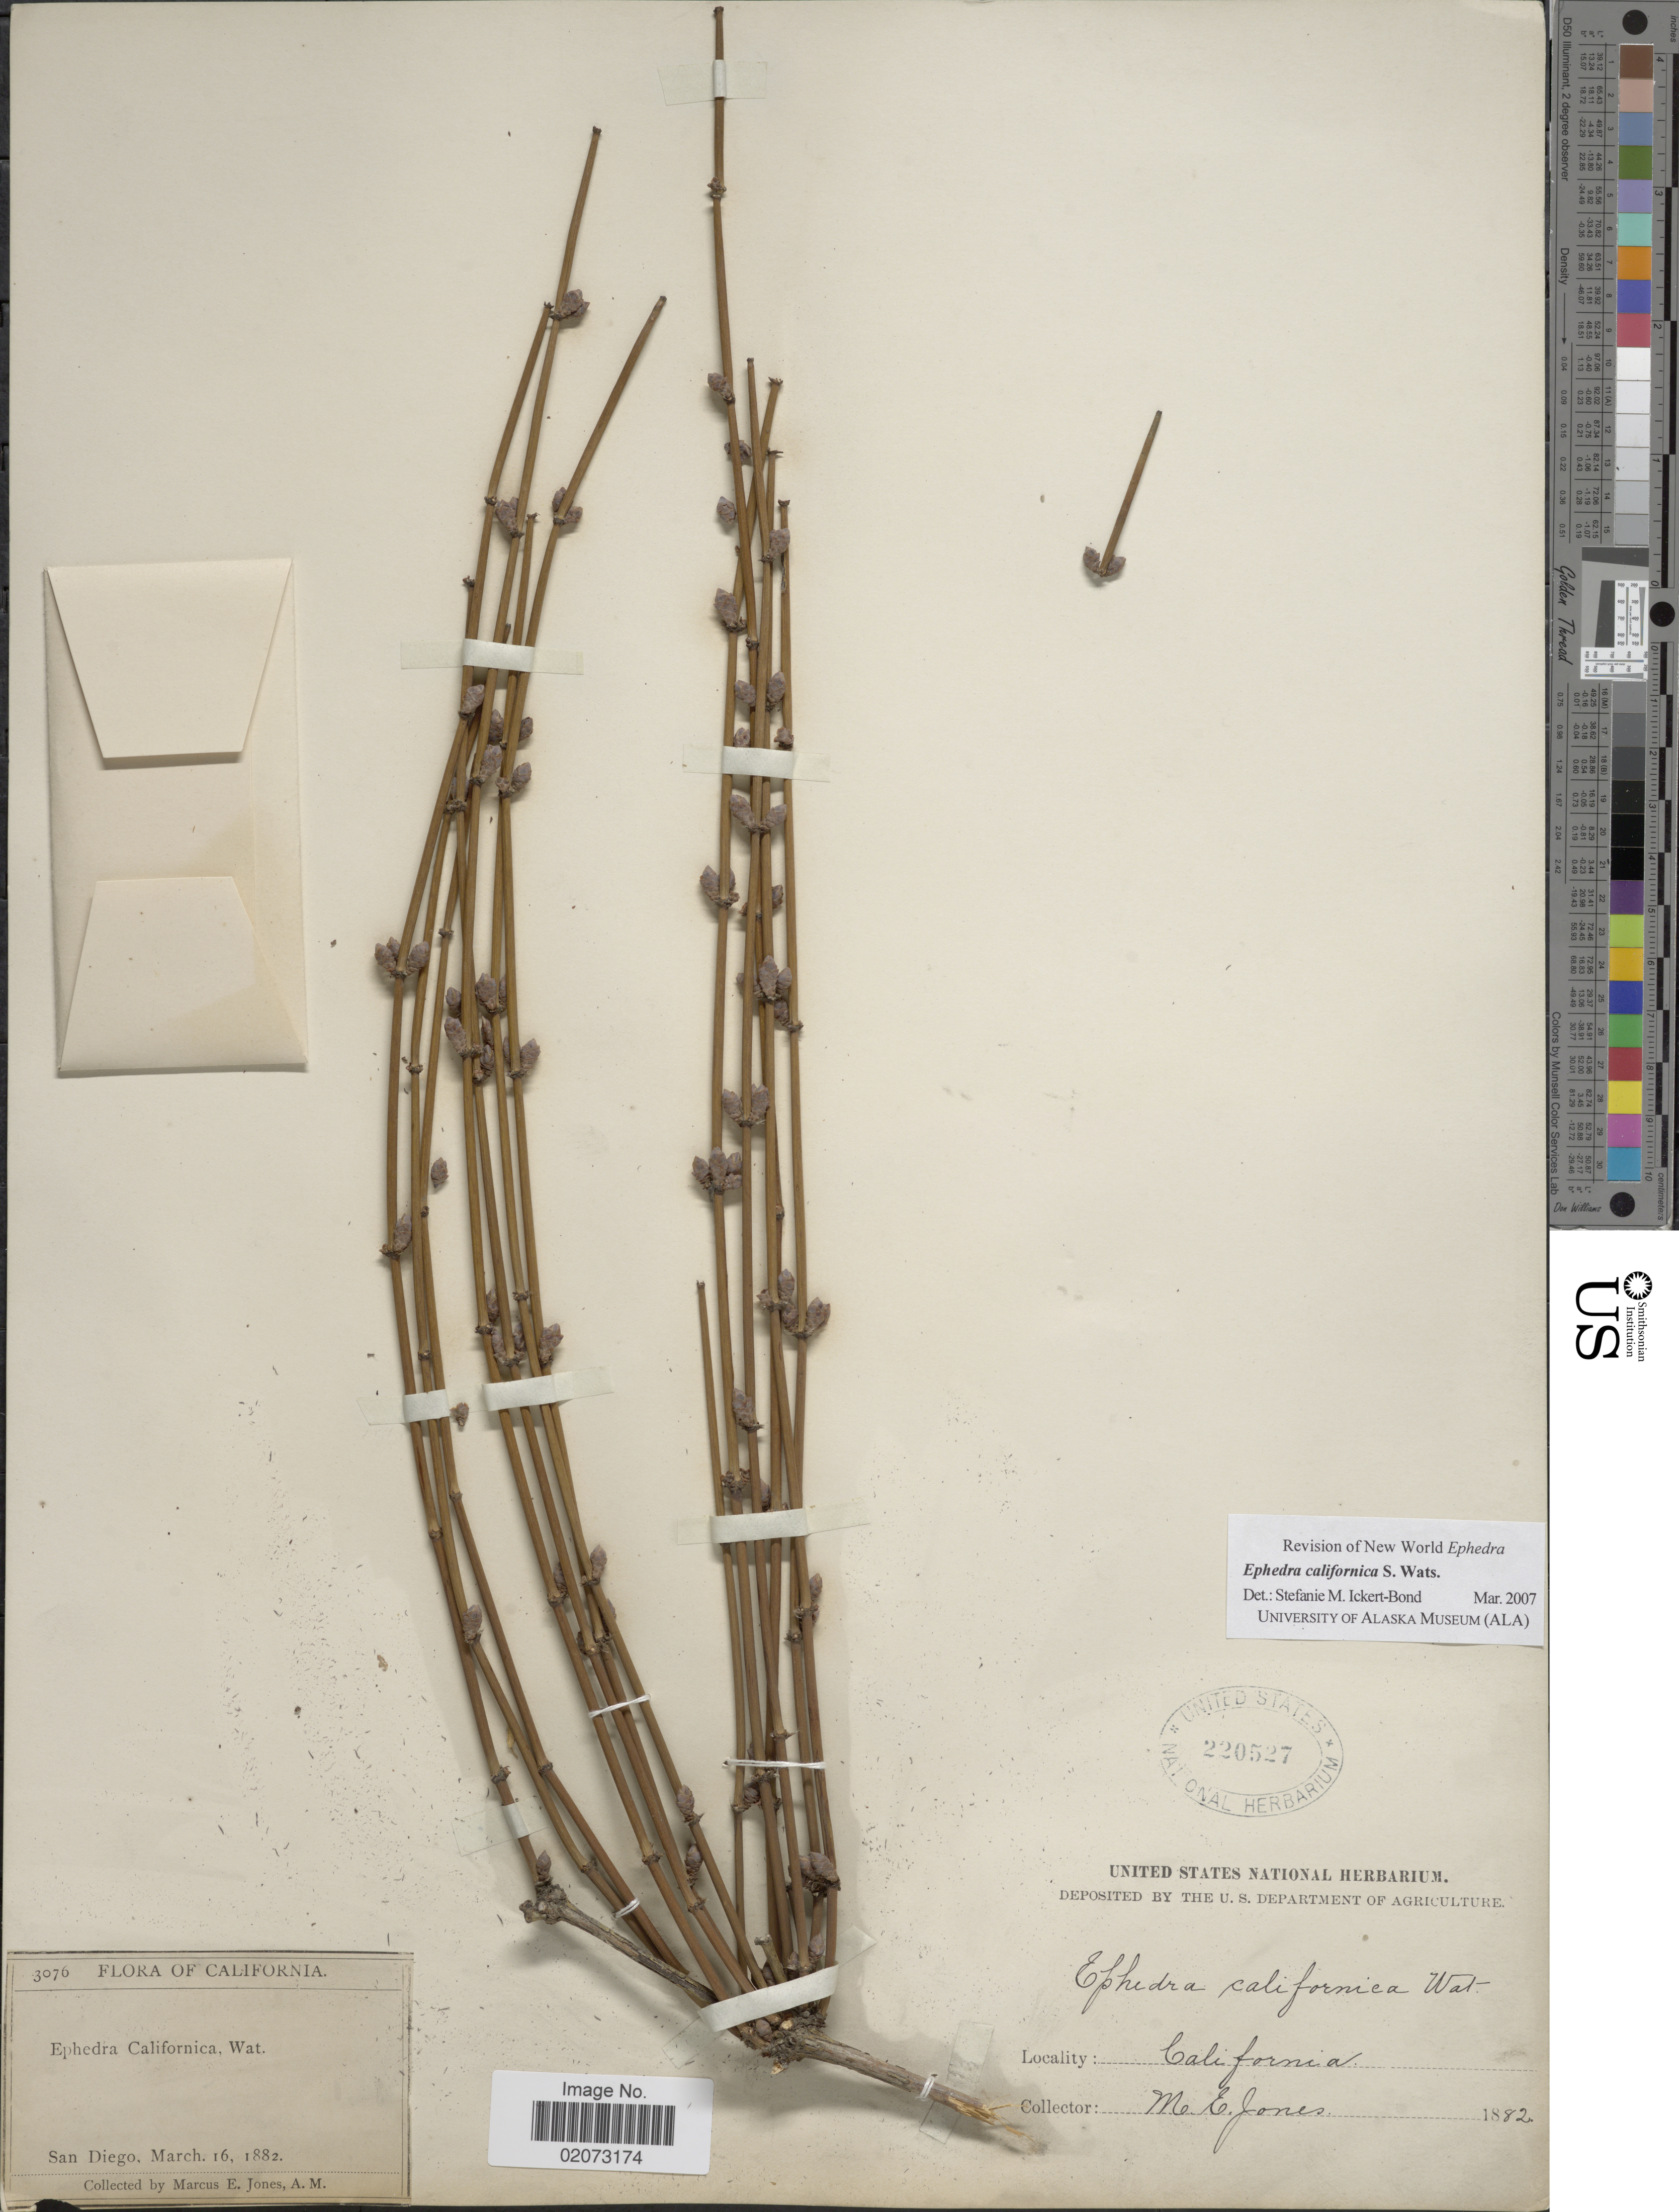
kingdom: Plantae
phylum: Tracheophyta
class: Gnetopsida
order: Ephedrales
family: Ephedraceae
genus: Ephedra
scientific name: Ephedra californica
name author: S. Watson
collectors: M. E. Jones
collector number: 3076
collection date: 1882-03-16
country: United States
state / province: California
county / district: San Diego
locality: San Diego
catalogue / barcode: US 220527